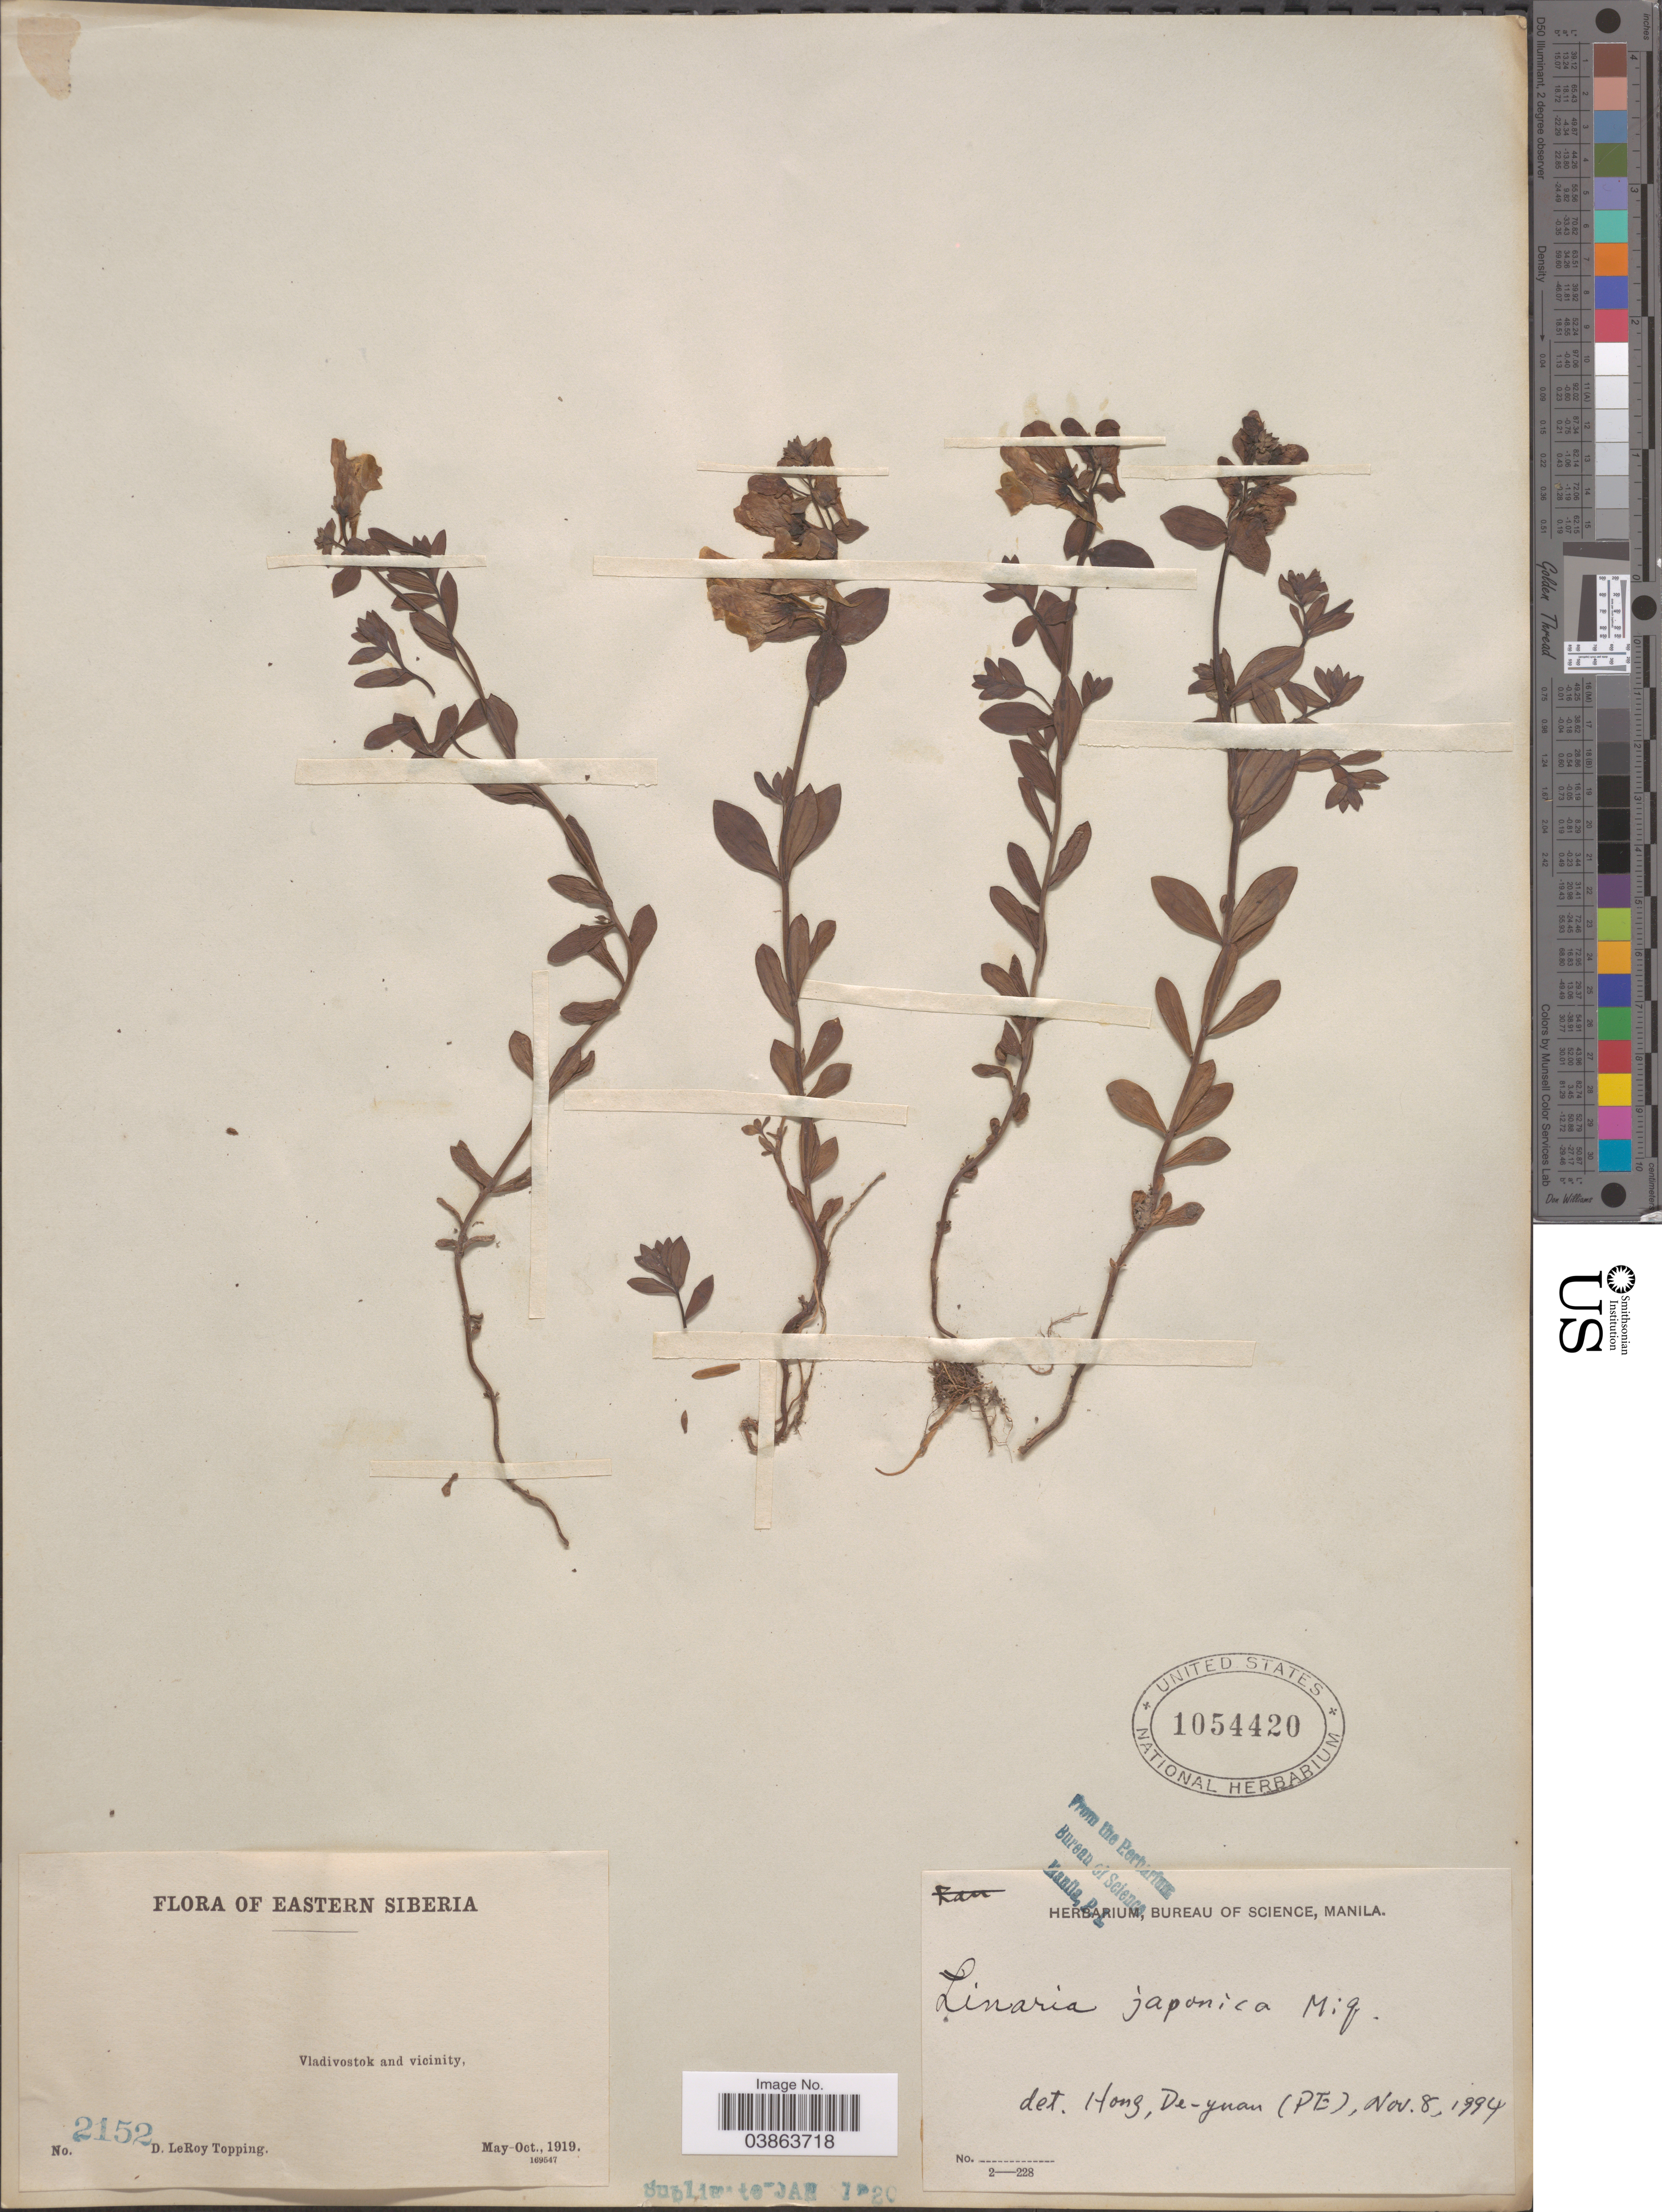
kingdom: Plantae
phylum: Tracheophyta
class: Magnoliopsida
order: Lamiales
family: Plantaginaceae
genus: Linaria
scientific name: Linaria japonica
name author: Miq.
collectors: D. L. Topping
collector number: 2152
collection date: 1919-05/1919-10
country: Russian Federation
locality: Eastern Siberia. Vladivostok and vicinity.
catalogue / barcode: US 1054420